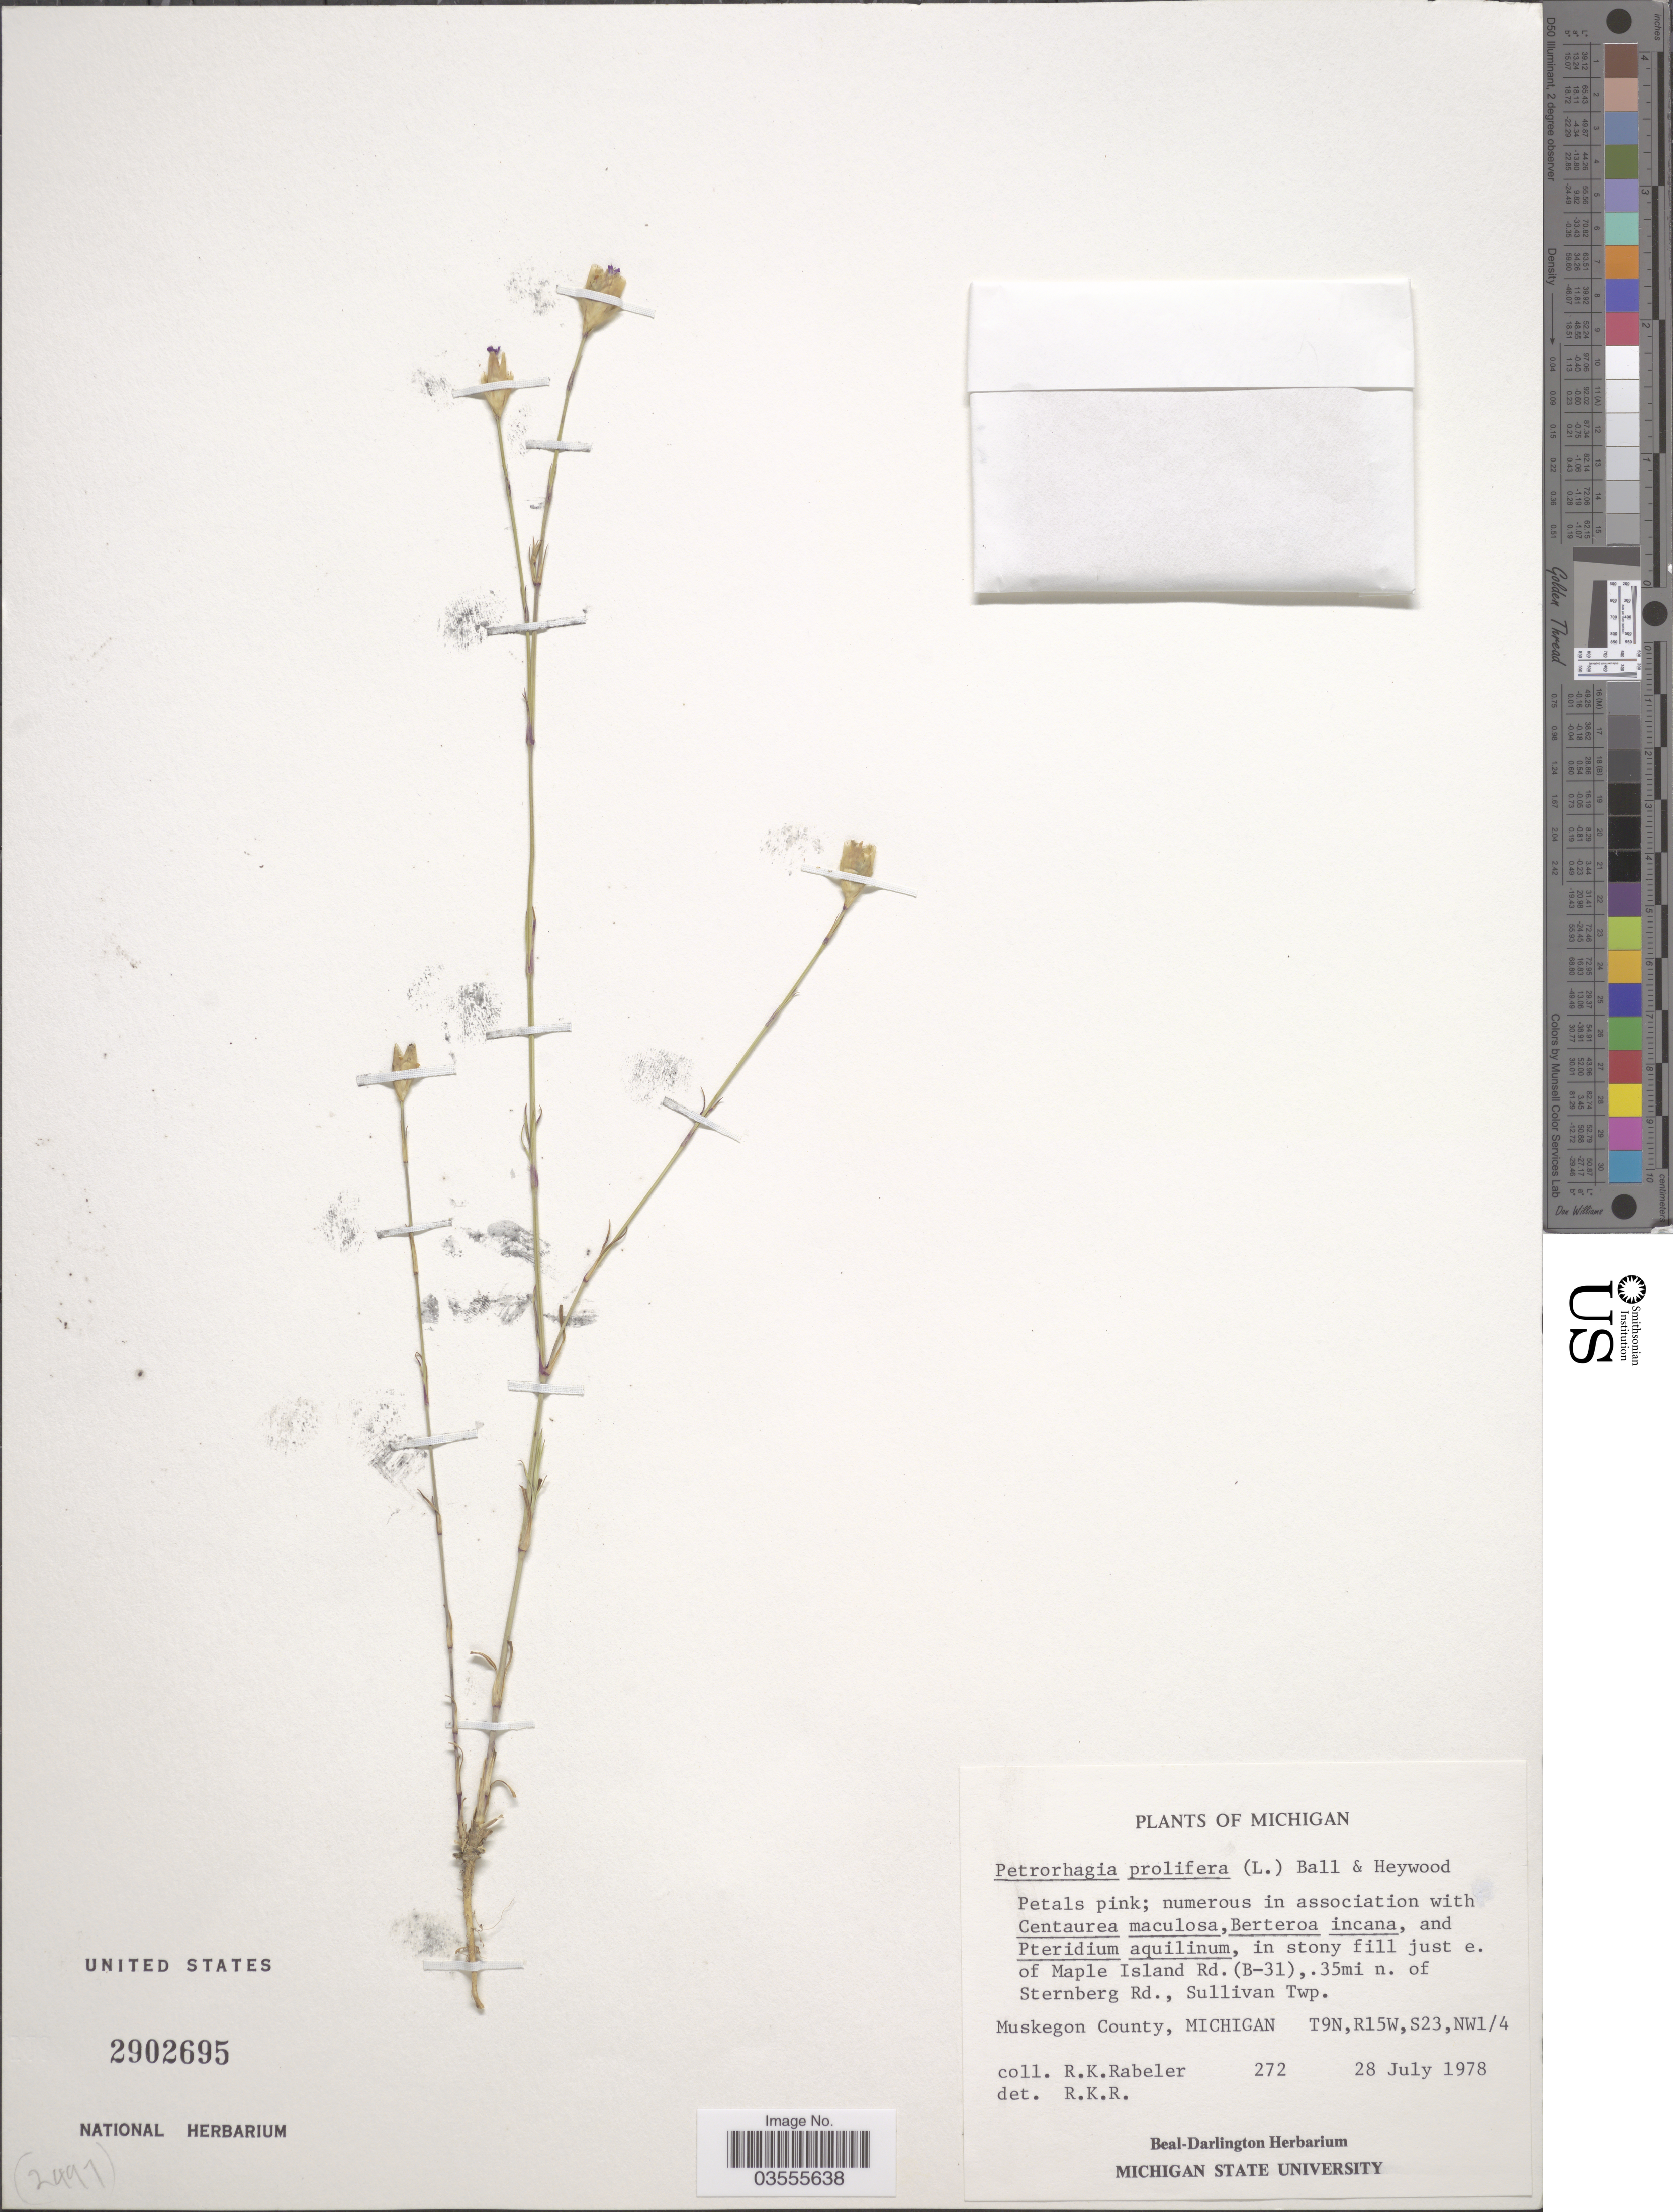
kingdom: Plantae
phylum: Tracheophyta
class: Magnoliopsida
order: Caryophyllales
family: Caryophyllaceae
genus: Petrorhagia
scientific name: Petrorhagia prolifera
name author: (L.) P.W. Ball & Heywood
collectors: R. Rabeler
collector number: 272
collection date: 1978-07-28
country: United States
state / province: Michigan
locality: Just e. of Maple Island Rd. (B-31),. 35mi n. of Sternberg Rd., Sullivan Twp. Muskegon County, T9N, R15W, S23, NW1/4.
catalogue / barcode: US 2902695